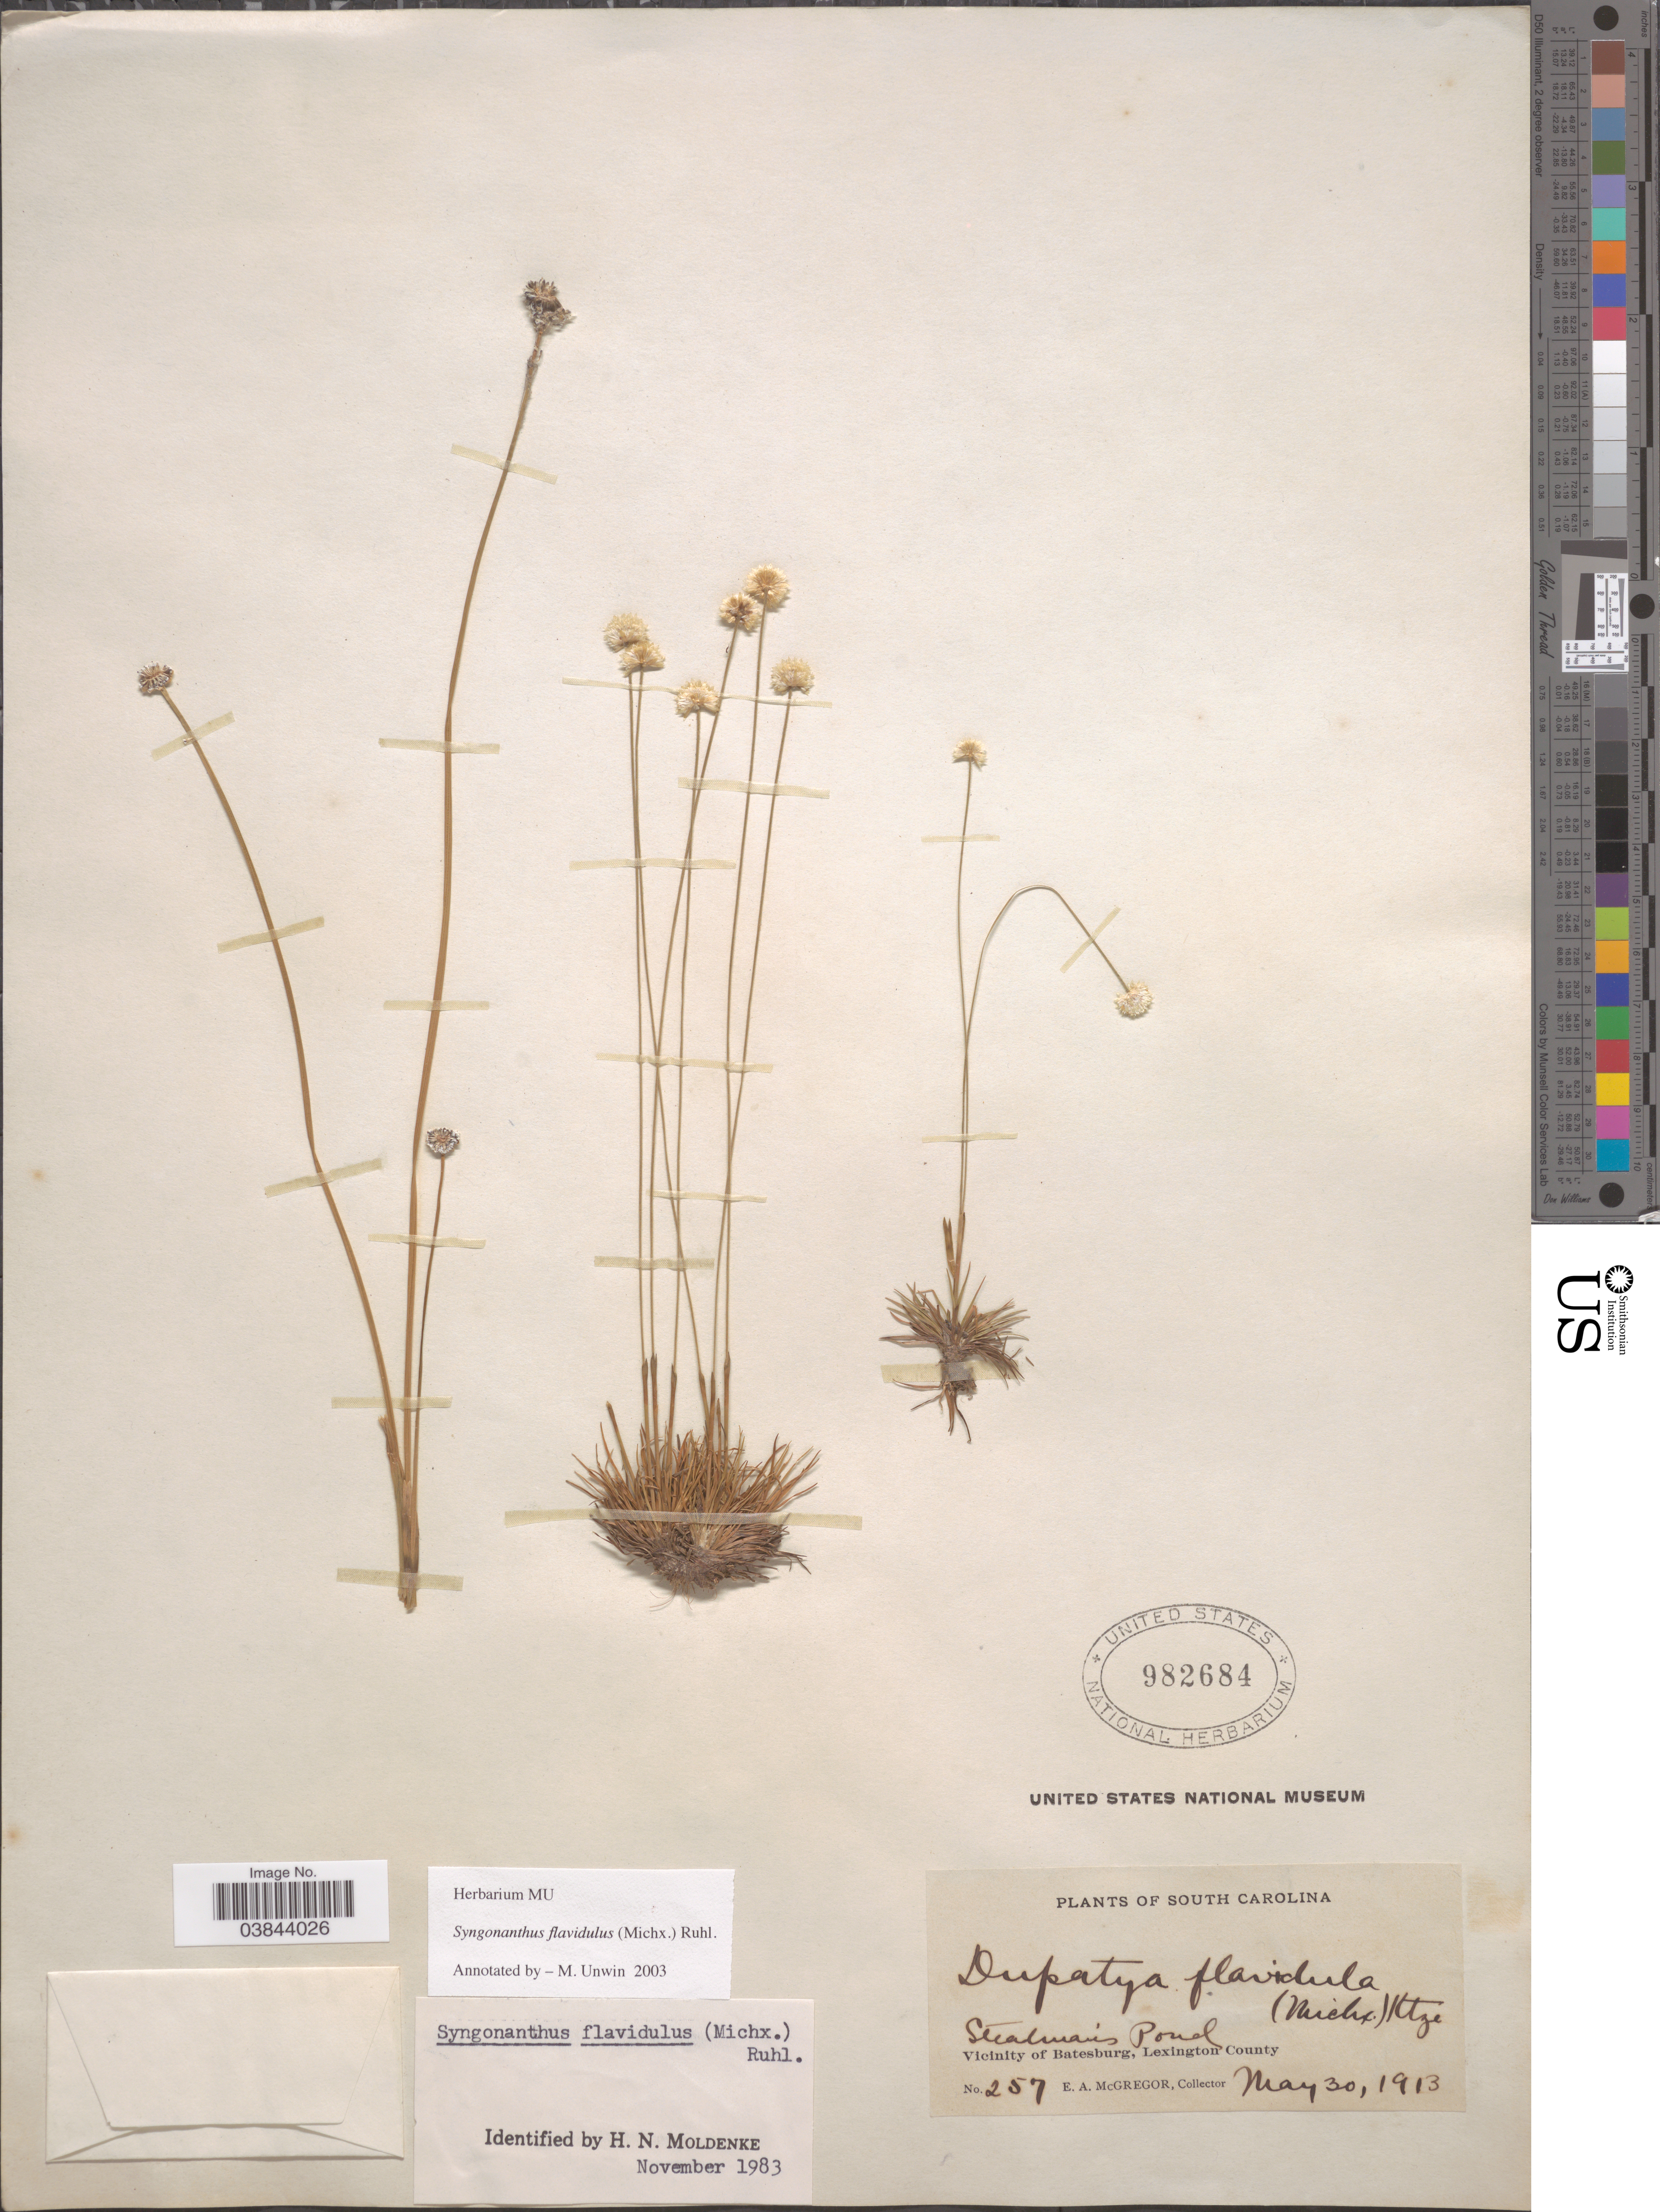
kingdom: Plantae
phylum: Tracheophyta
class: Liliopsida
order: Poales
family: Eriocaulaceae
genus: Syngonanthus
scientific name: Syngonanthus flavidulus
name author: (Michx.) Ruhland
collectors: E. A. McGregor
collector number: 257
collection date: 1913-05-30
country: United States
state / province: South Carolina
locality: Steadman's Pond, Vicinity of Batesburg, Lexington County.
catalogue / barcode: US 982684